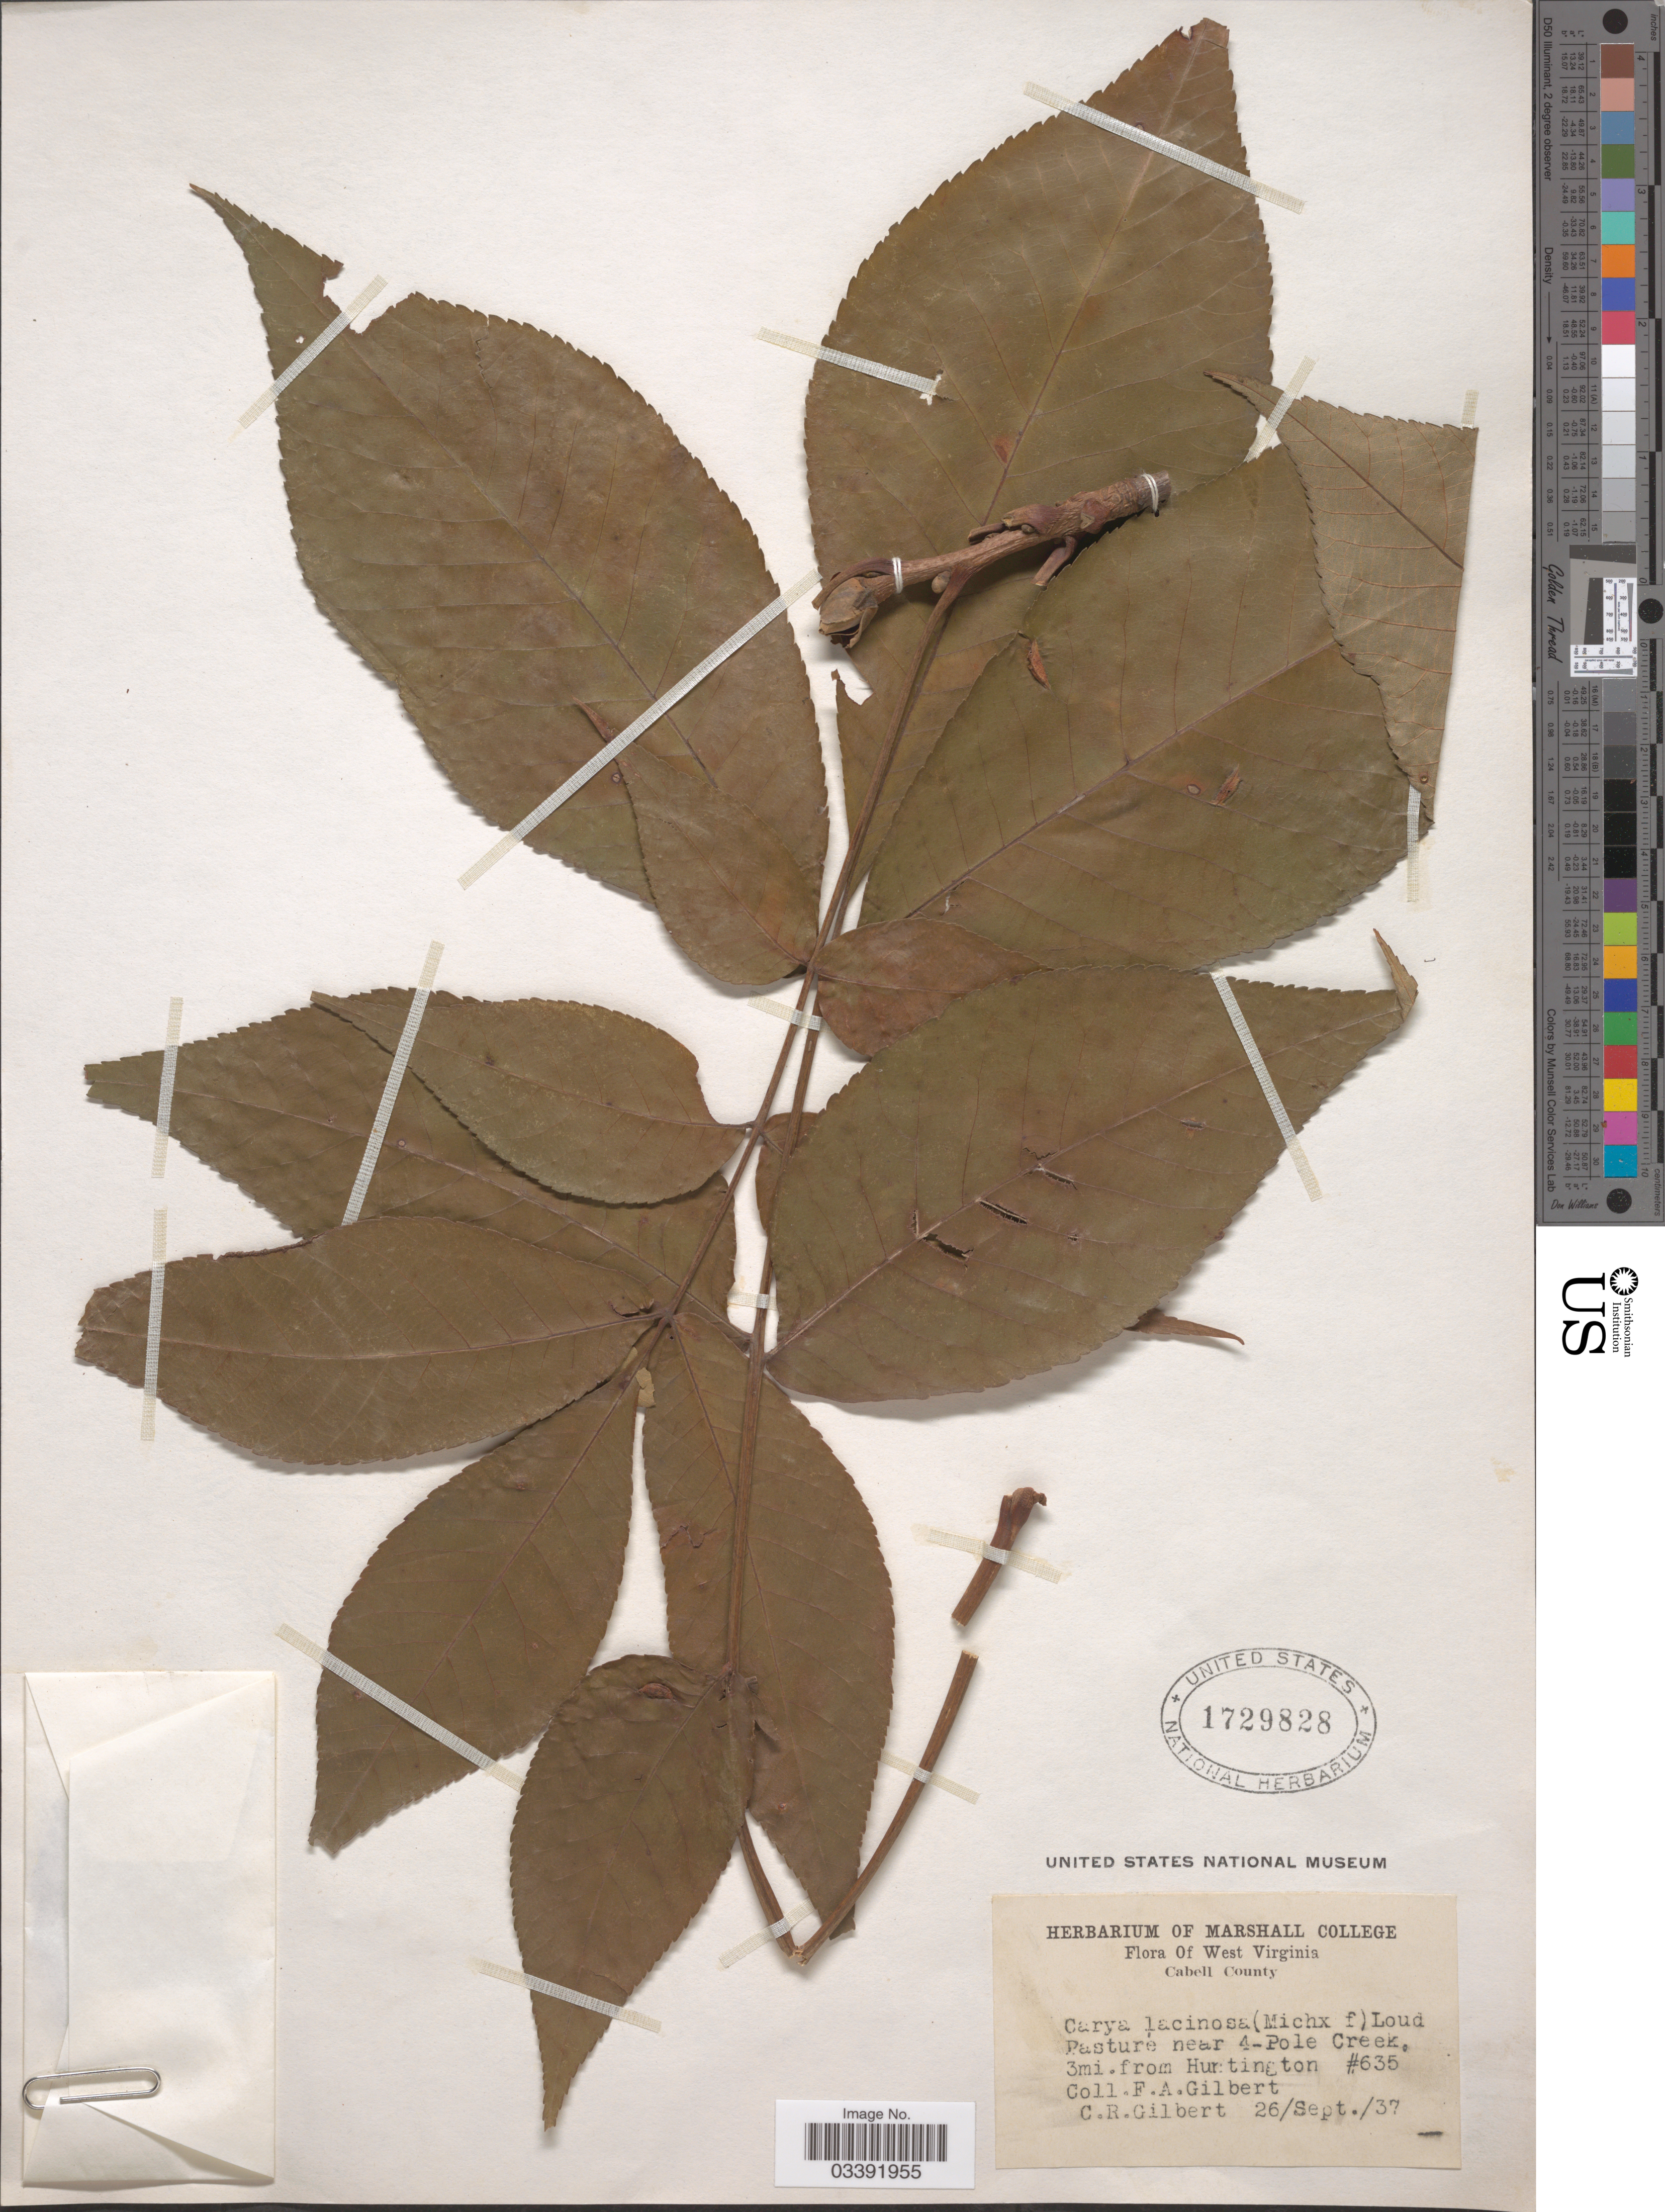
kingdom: Plantae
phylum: Tracheophyta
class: Magnoliopsida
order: Fagales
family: Juglandaceae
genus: Carya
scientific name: Carya laciniosa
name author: (F. Michx.) G. Don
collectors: F. A. Gilbert & C. Gilbert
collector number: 635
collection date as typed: Transcribed d/m/y: 26/9/37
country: United States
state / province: West Virginia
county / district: Cabell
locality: Cabell County. Pasture near 4-Pole Creek, 3mi. from Huntington.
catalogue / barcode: US 1729828